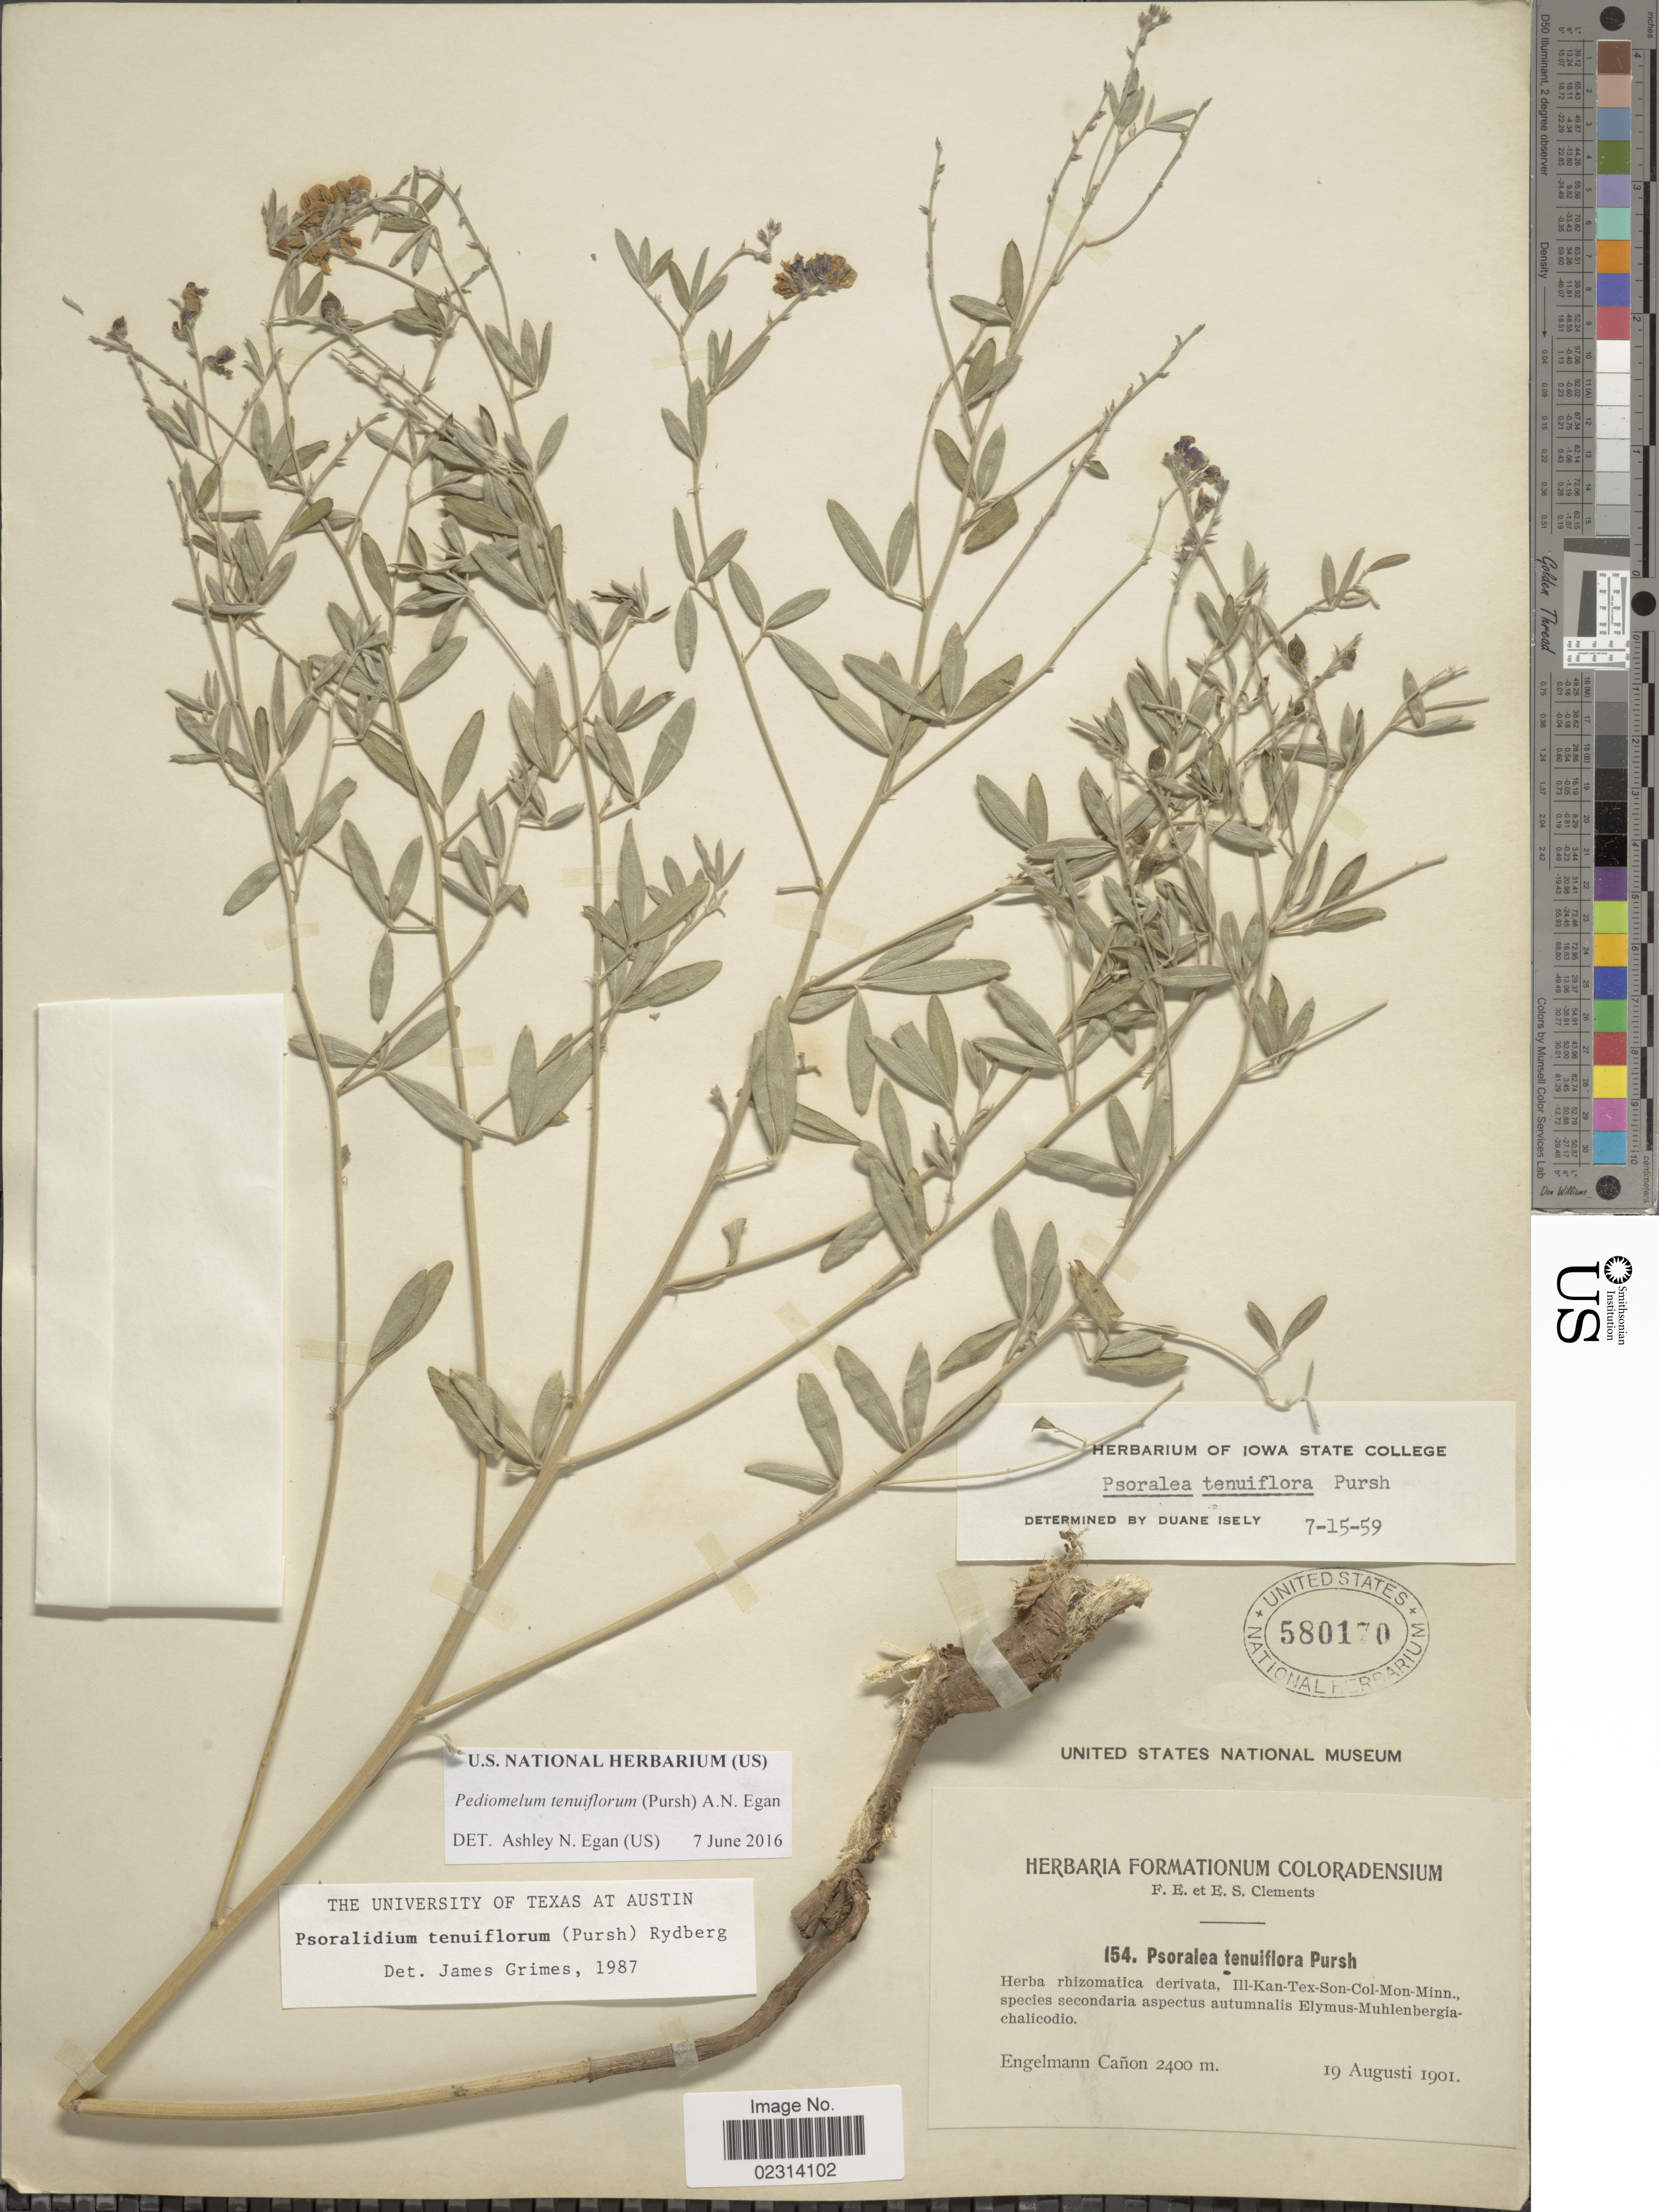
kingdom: Plantae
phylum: Tracheophyta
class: Magnoliopsida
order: Fabales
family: Fabaceae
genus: Psoralidium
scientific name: Psoralidium tenuiflorum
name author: (Pursh) Rydb.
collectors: F. E. Clements & E. S. Clements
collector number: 154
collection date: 1901-08-19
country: United States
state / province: Colorado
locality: Engelmann Canon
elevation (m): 2400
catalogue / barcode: US 580170